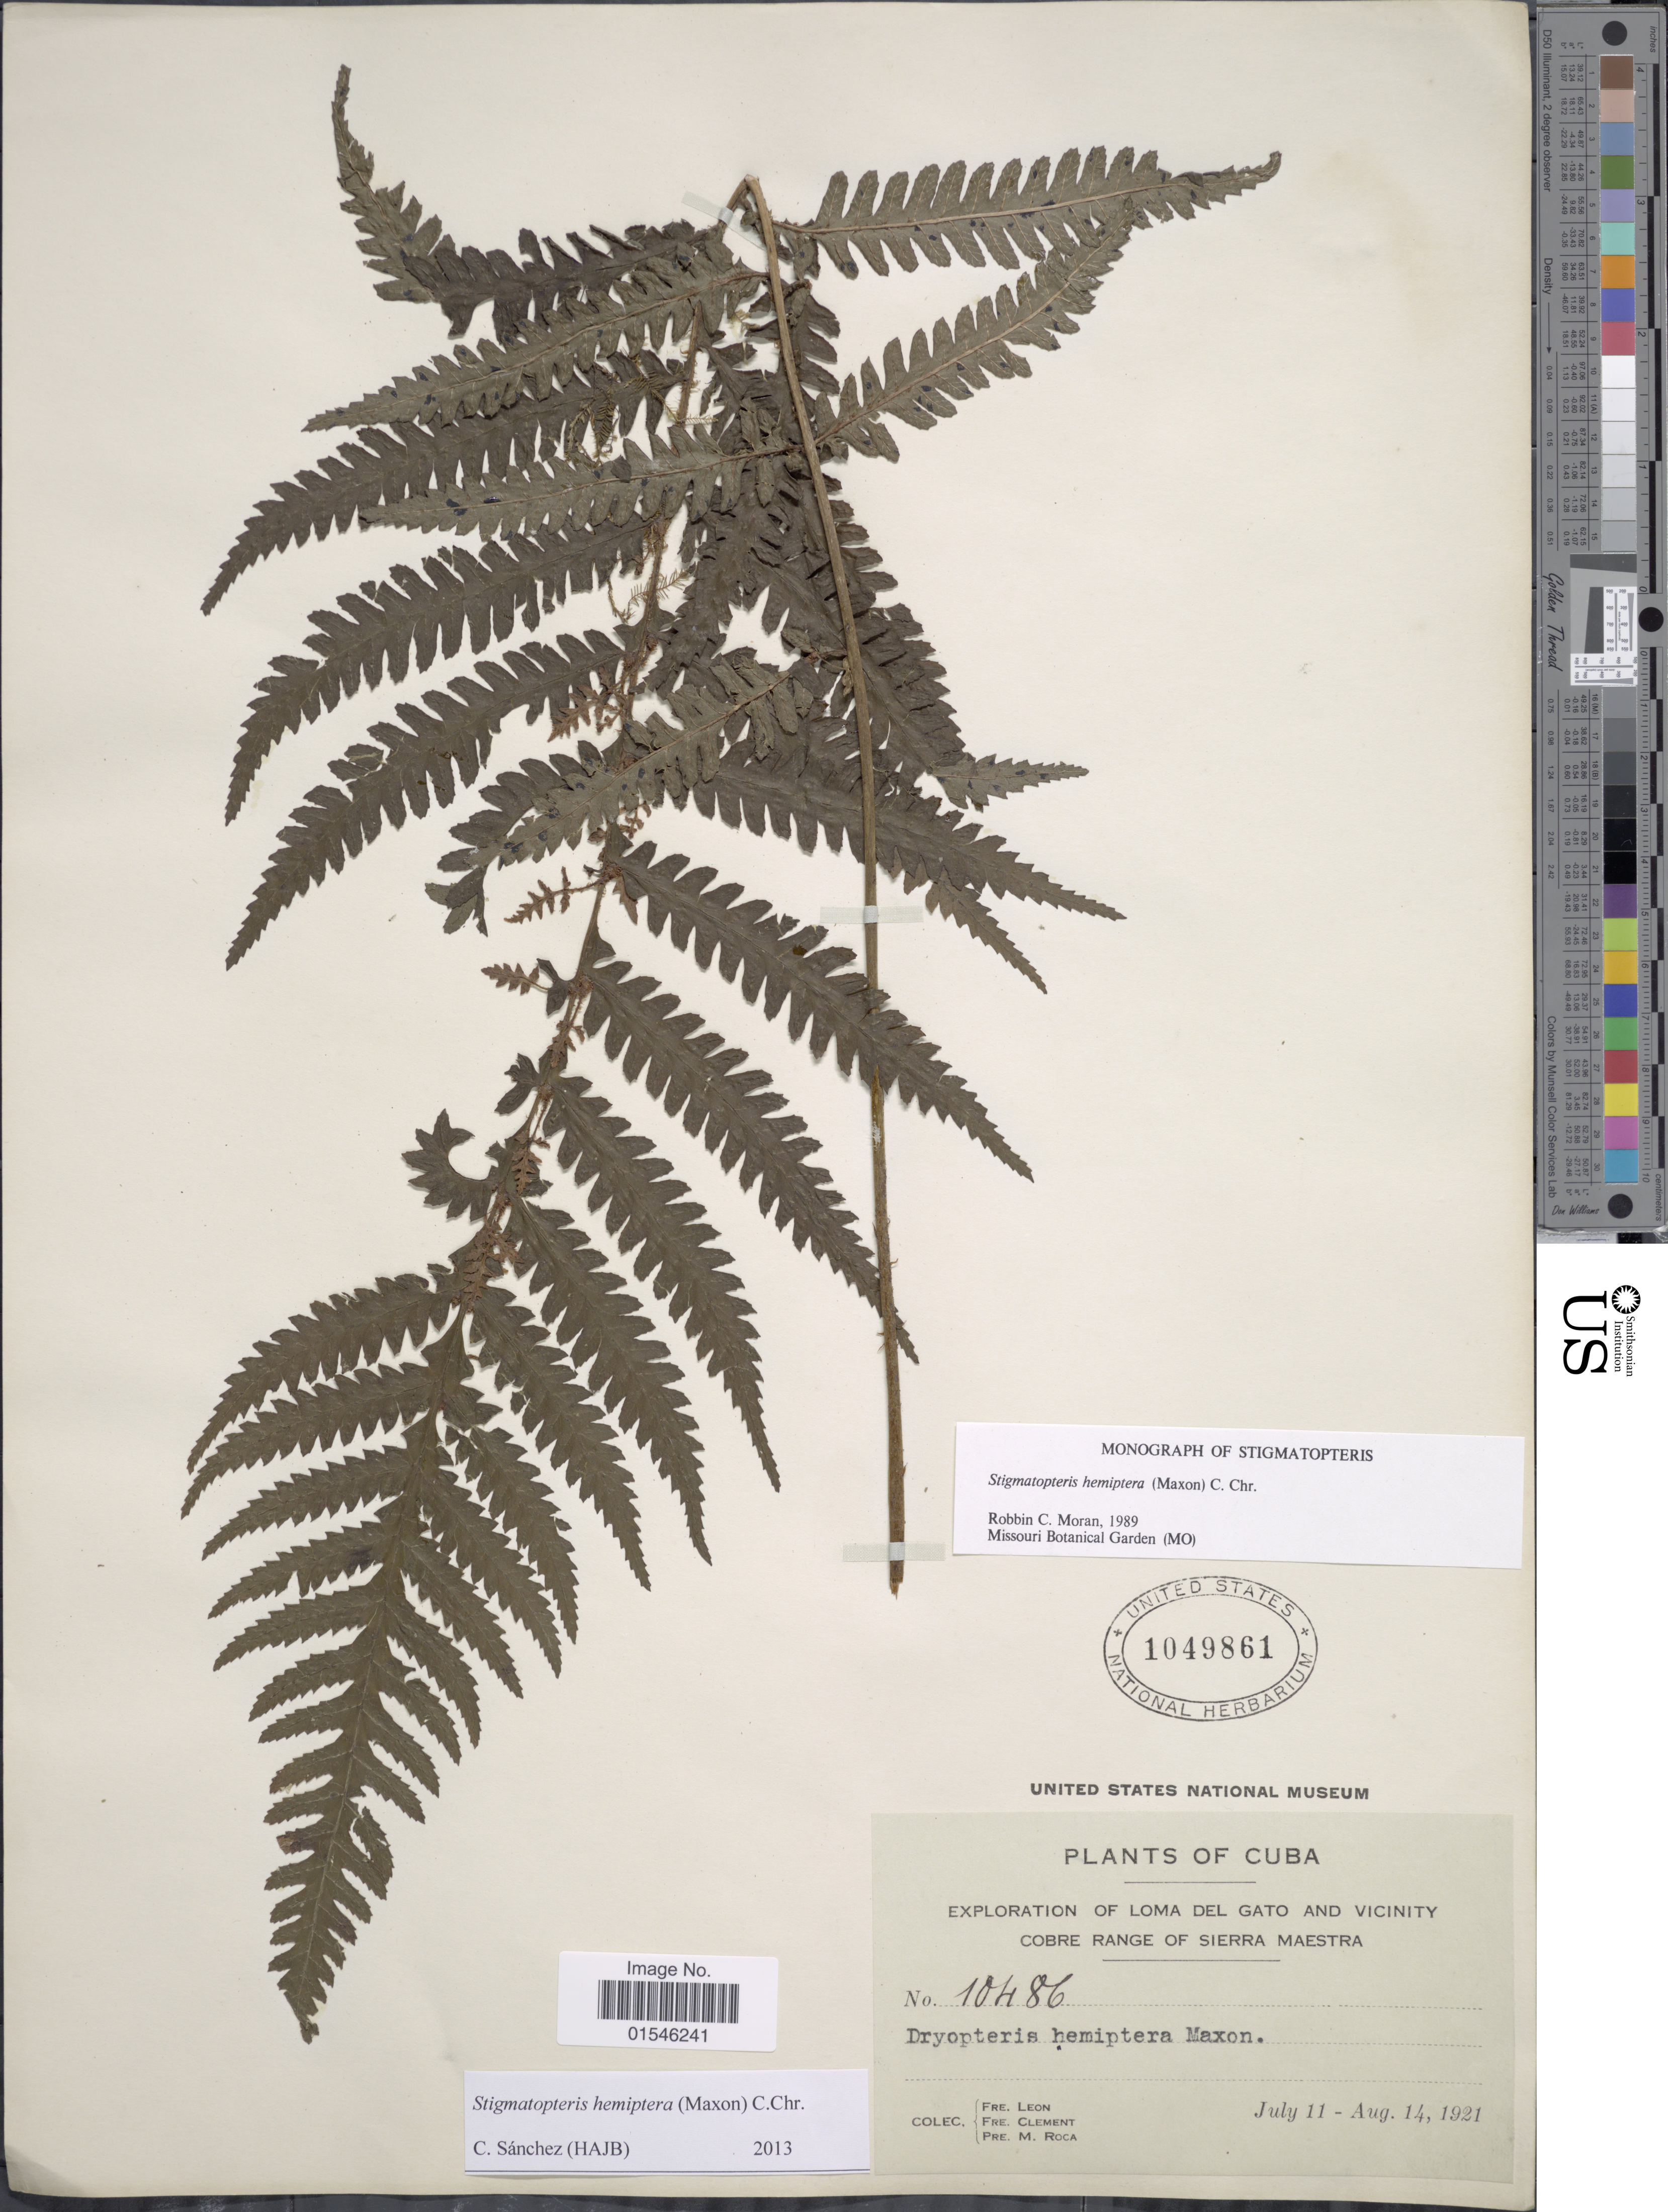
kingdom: Plantae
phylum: Tracheophyta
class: Polypodiopsida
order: Polypodiales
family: Dryopteridaceae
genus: Stigmatopteris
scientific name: Stigmatopteris hemiptera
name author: (Maxon) C. Chr.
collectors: Bro. León, B. Clement & P. Roca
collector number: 10486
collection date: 1921-07-11/1921-08-14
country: Cuba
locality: Loma del Gato and vicinity Cobre Range of Sierra Maestra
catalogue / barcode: US 1049861